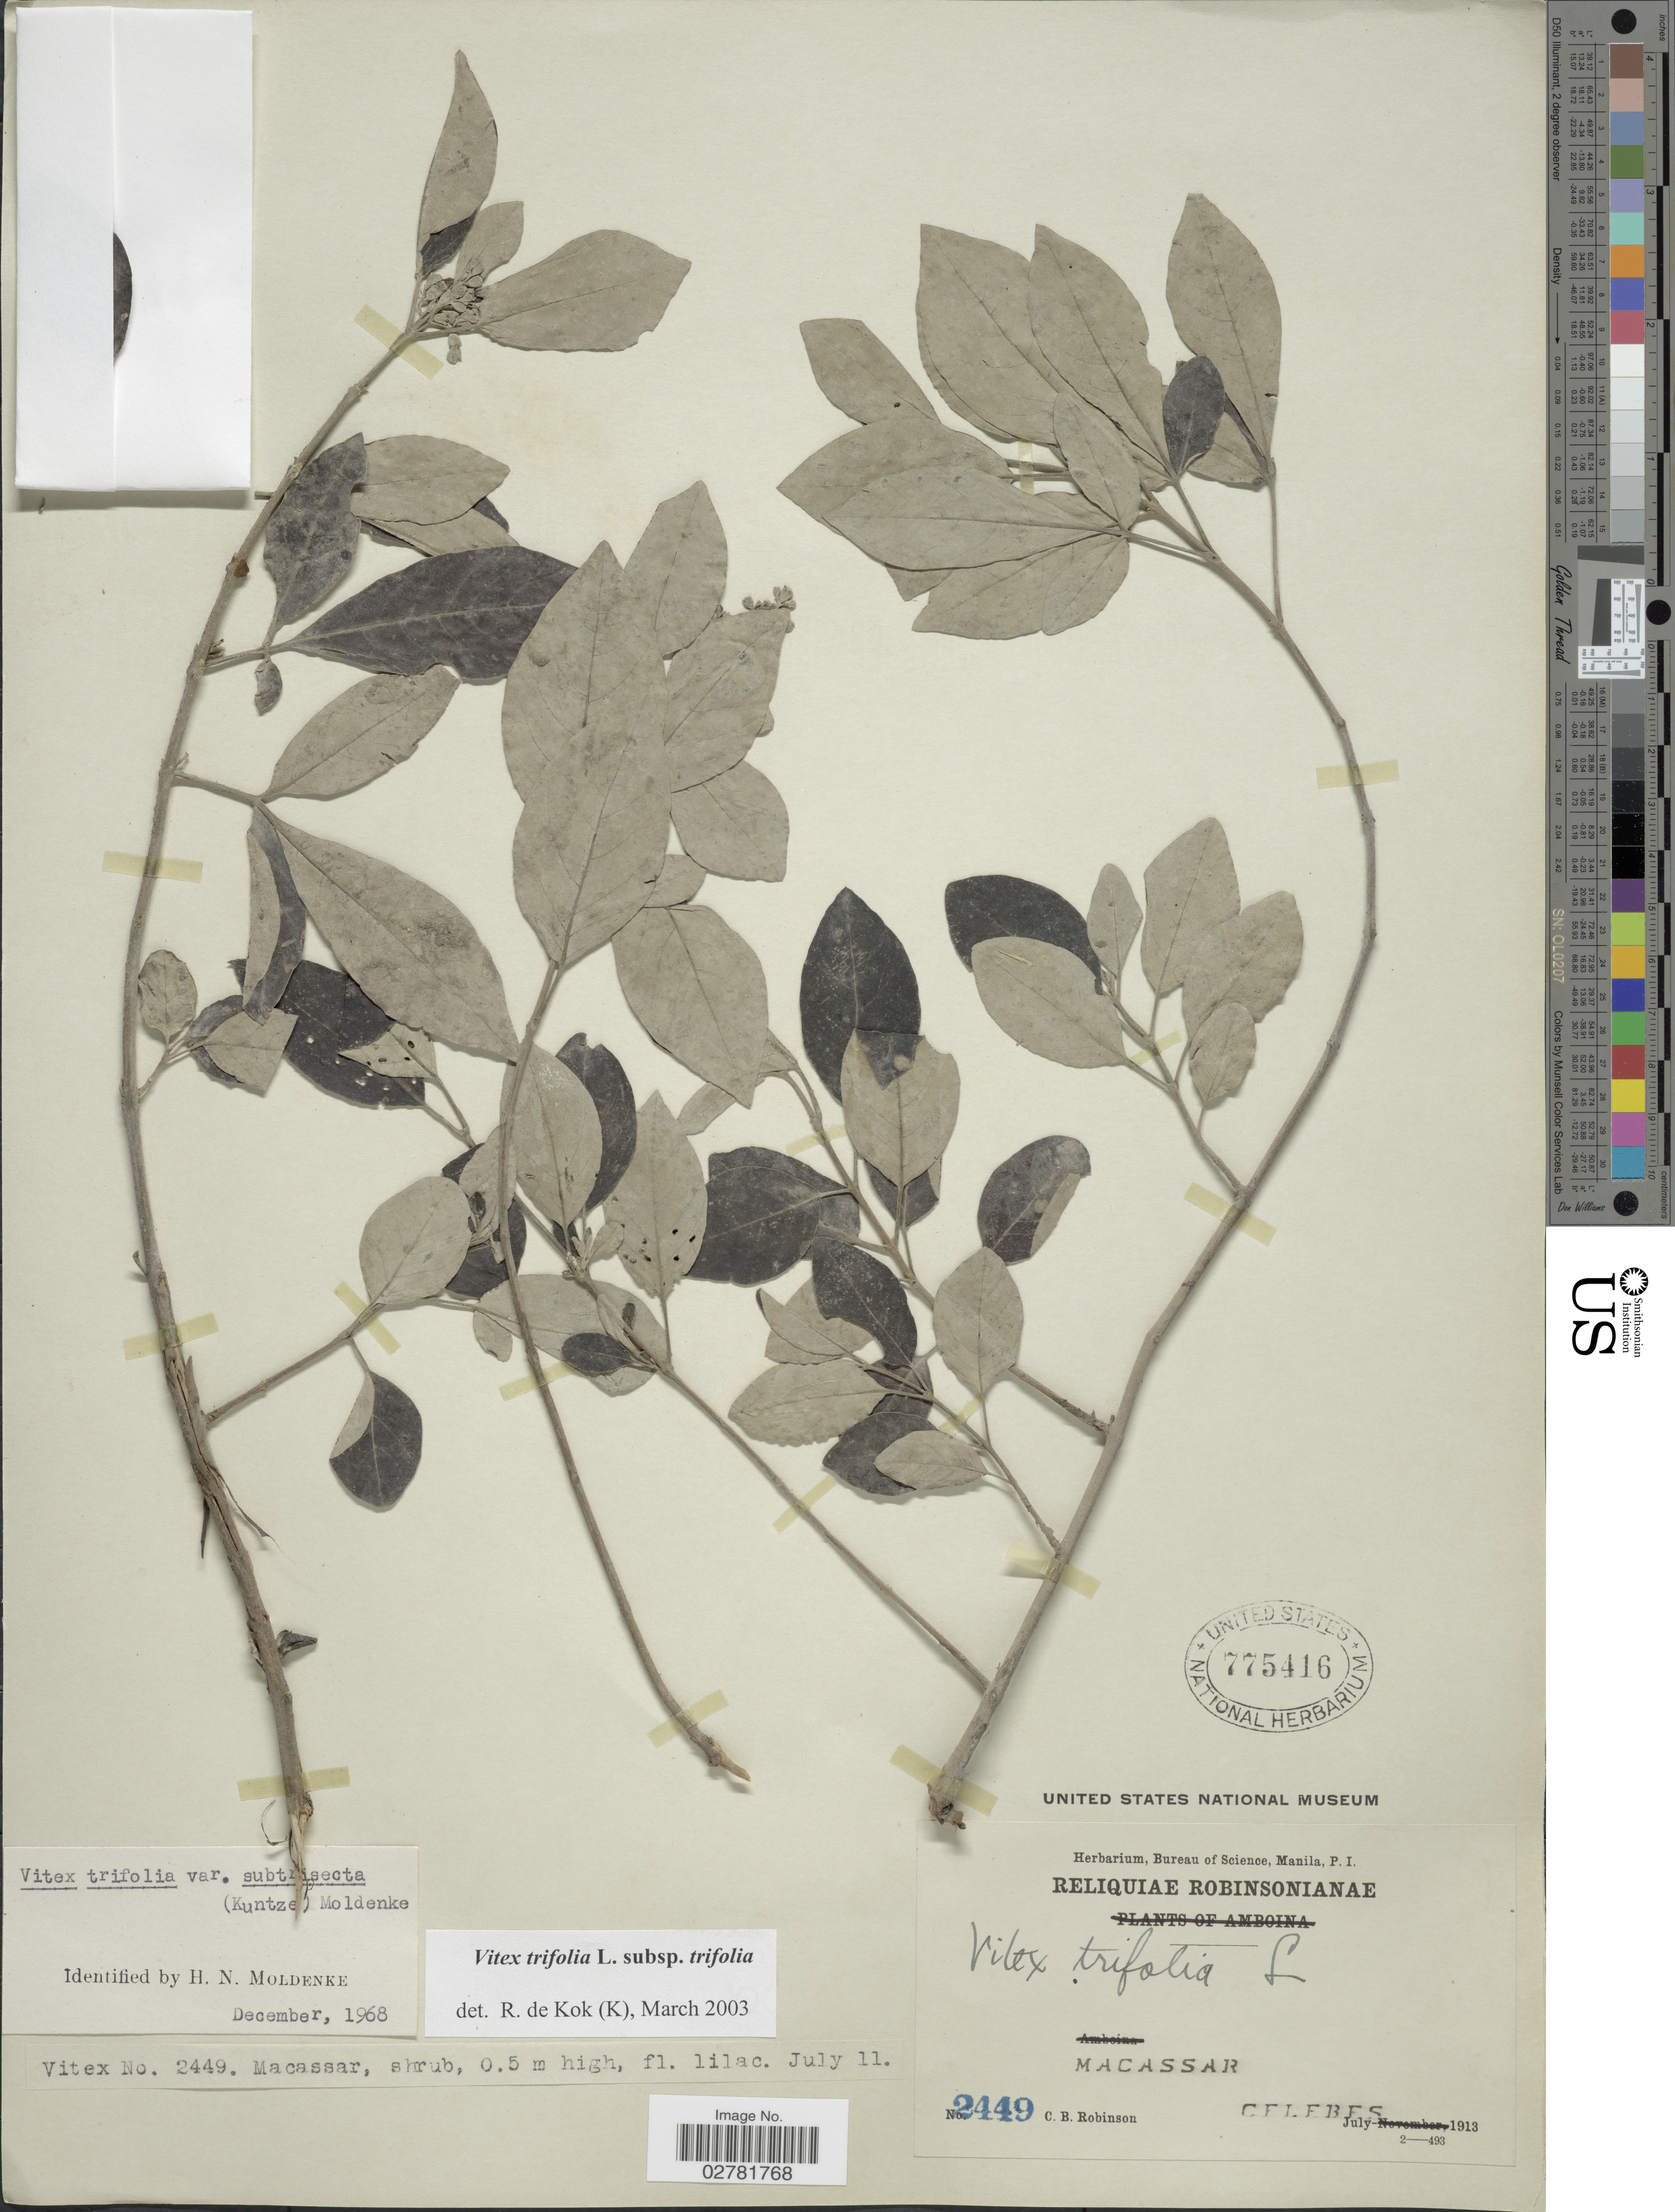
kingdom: Plantae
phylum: Tracheophyta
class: Magnoliopsida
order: Lamiales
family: Lamiaceae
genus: Vitex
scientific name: Vitex trifolia var. trifolia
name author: L.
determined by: Kok, R. de, (K)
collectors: C. Robinson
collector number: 2449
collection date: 1913-07-11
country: Indonesia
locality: Macassar. Celebes.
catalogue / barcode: US 775416